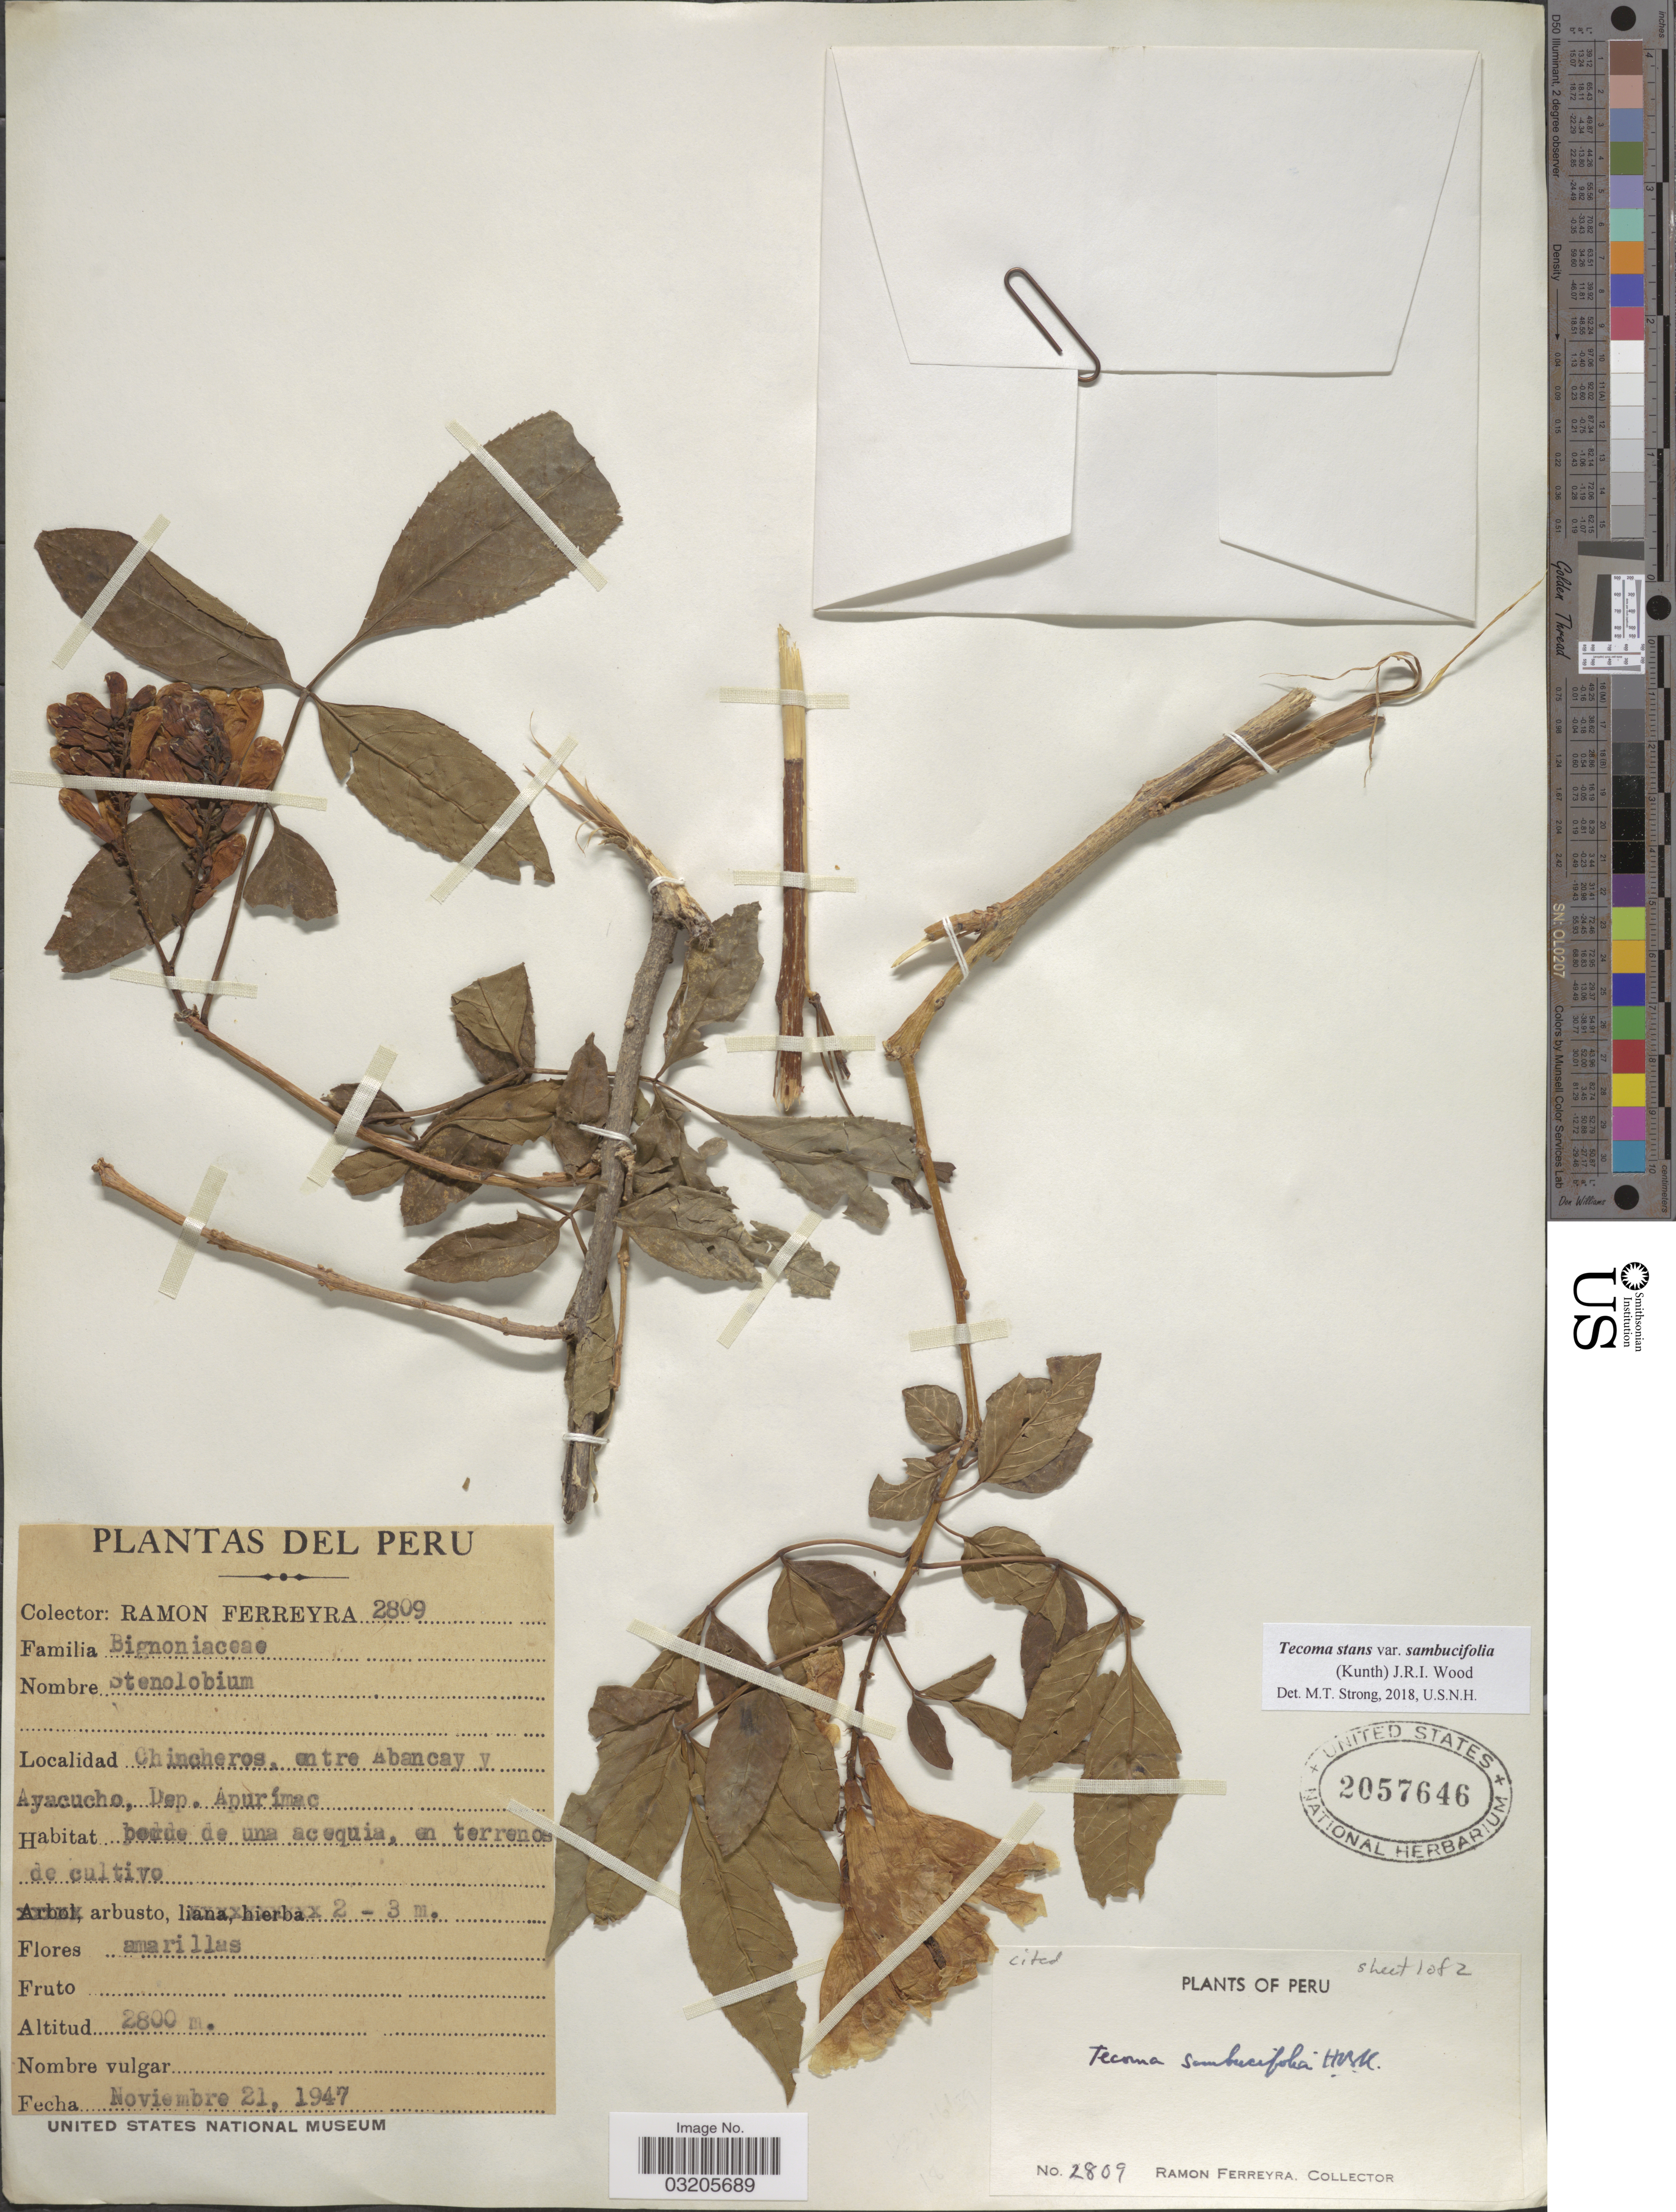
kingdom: Plantae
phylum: Tracheophyta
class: Magnoliopsida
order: Lamiales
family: Bignoniaceae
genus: Tecoma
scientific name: Tecoma stans var. sambucifolia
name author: (Kunth) J.R.I. Wood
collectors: R. A. Ferreyra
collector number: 2809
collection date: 1947-11-21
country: Peru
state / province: Apurímac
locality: Chincheros, entre Abancay y Ayacucho, Dep. Apurímac.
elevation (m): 2800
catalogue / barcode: US 2057646